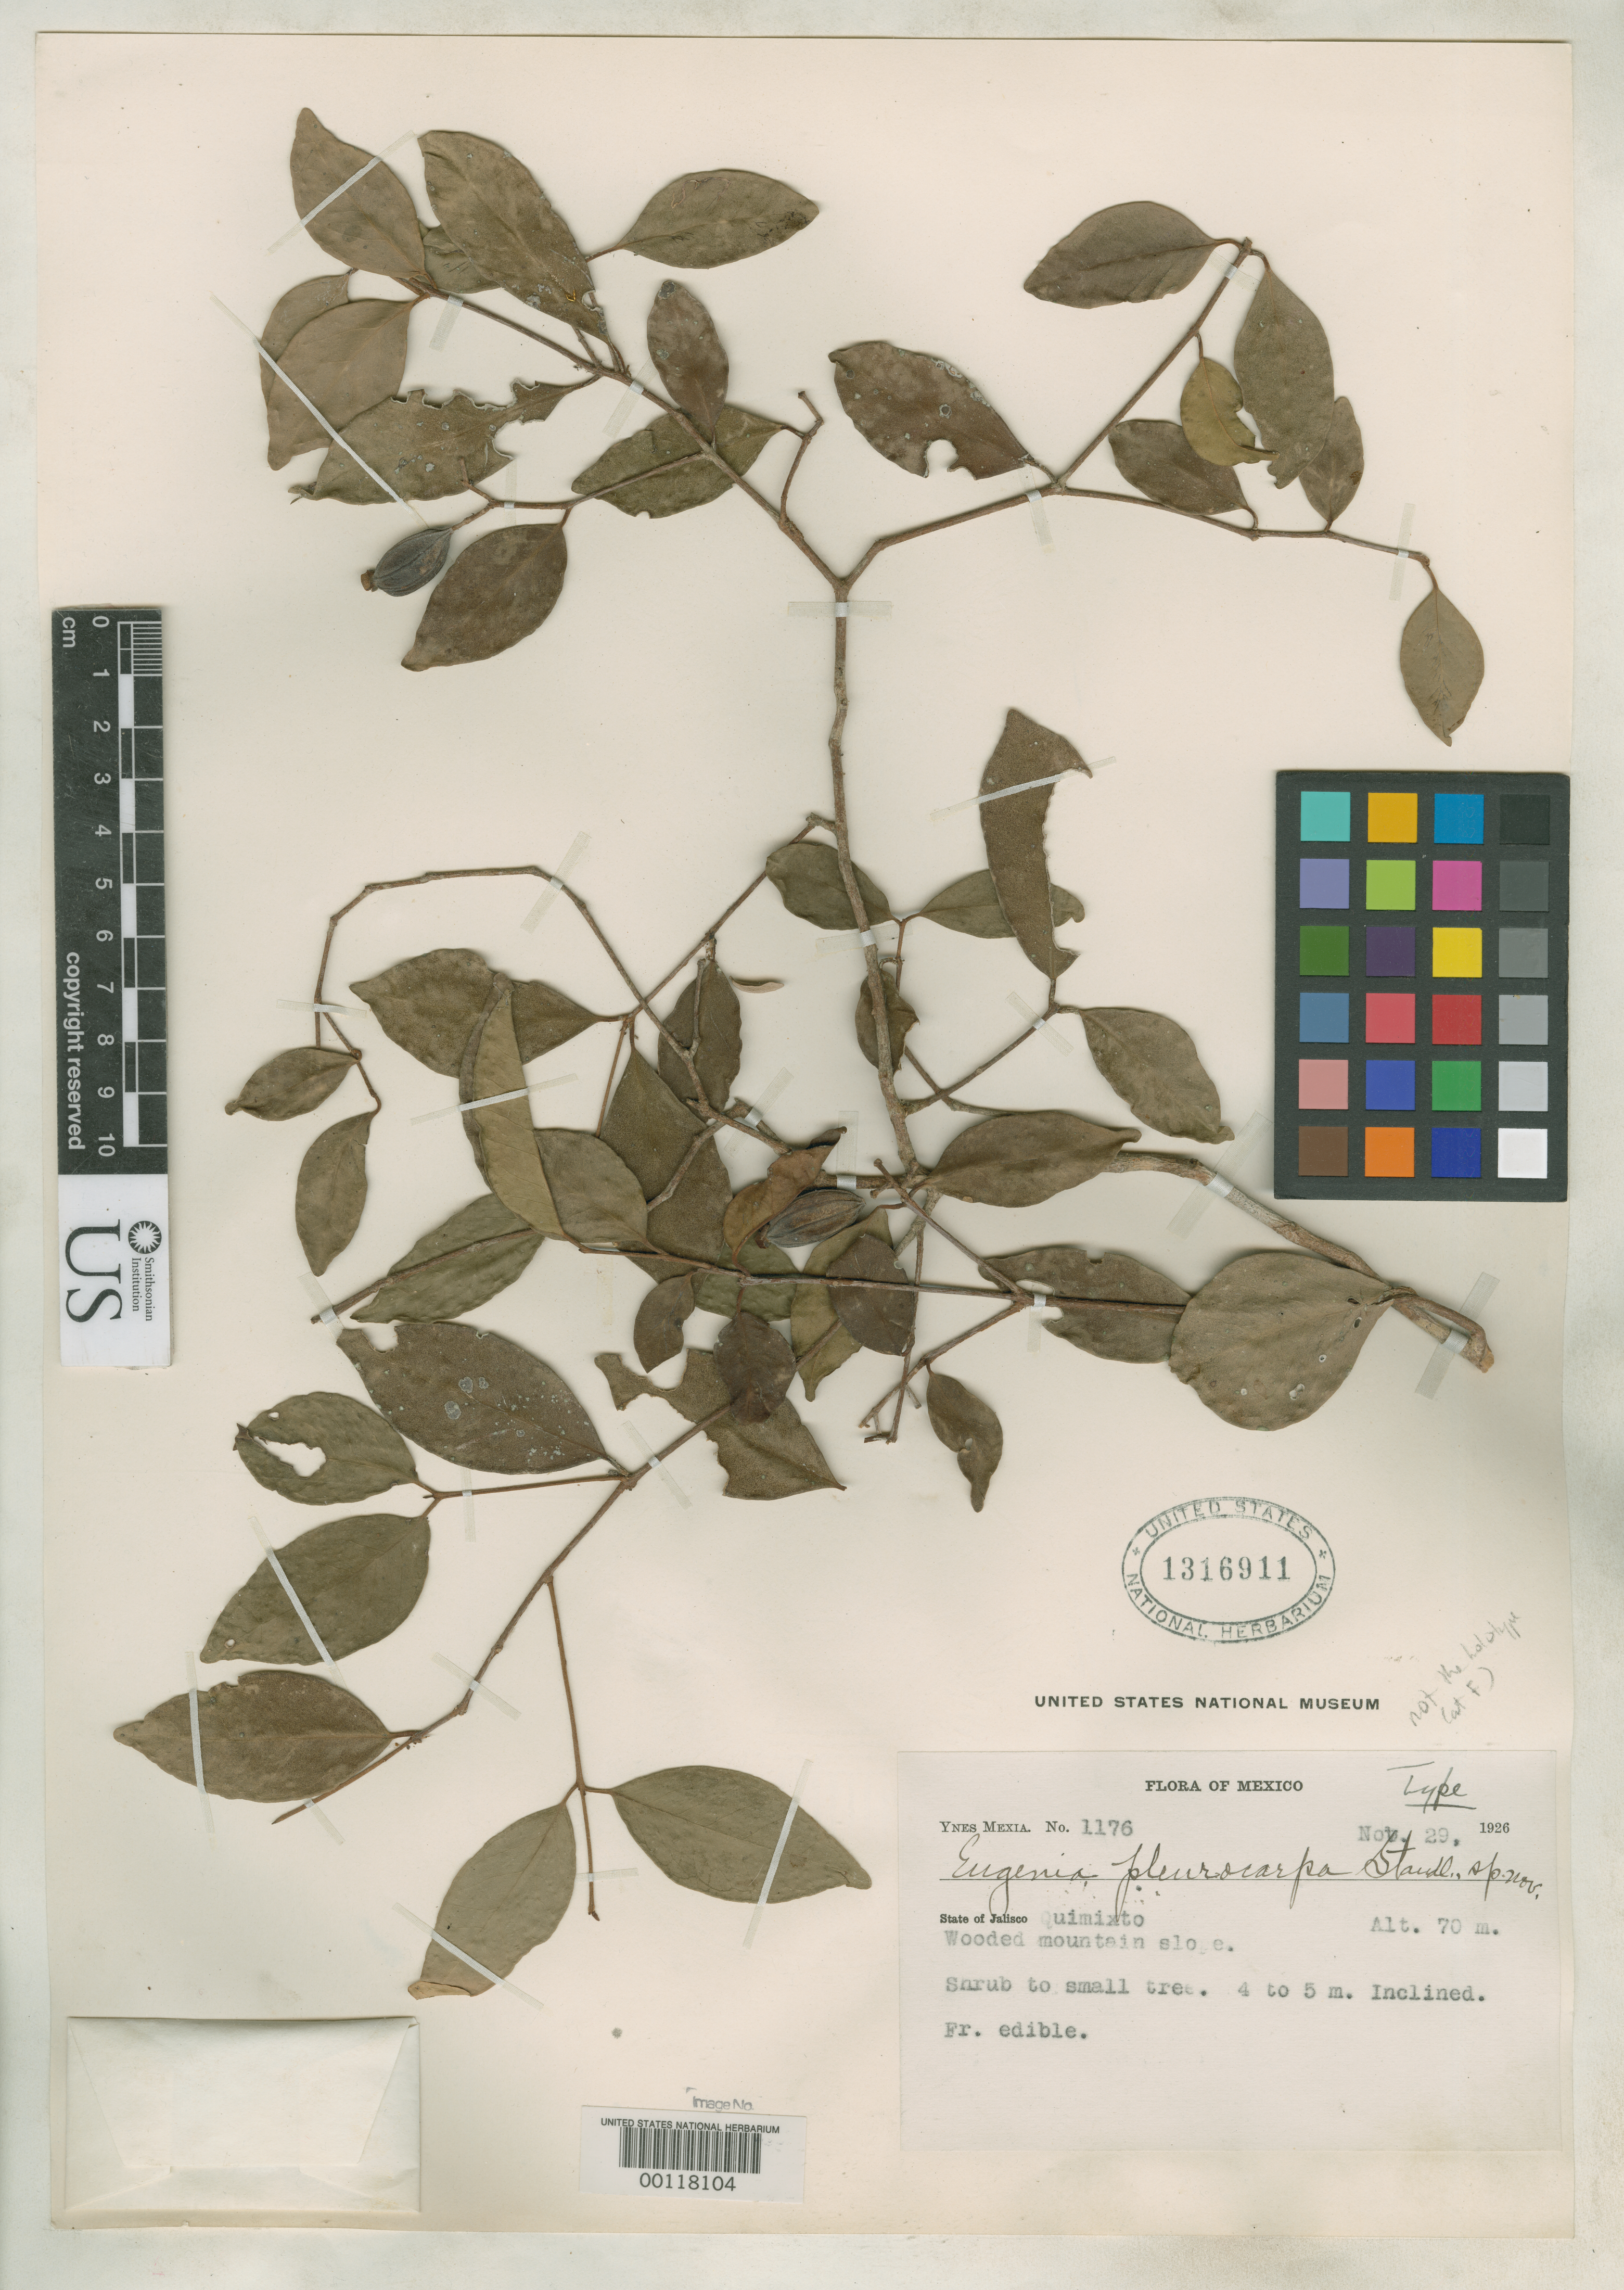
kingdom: Plantae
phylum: Tracheophyta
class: Magnoliopsida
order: Myrtales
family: Myrtaceae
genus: Eugenia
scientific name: Eugenia pleurocarpa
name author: Standl.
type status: Isotype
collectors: Y. Mexia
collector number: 1176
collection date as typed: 29 Nov 1926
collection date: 1926-11-29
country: Mexico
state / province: Jalisco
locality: Quimixto.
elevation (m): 70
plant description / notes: Annotated as "Type" by Standley but holotype is at F.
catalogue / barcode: US 1316911